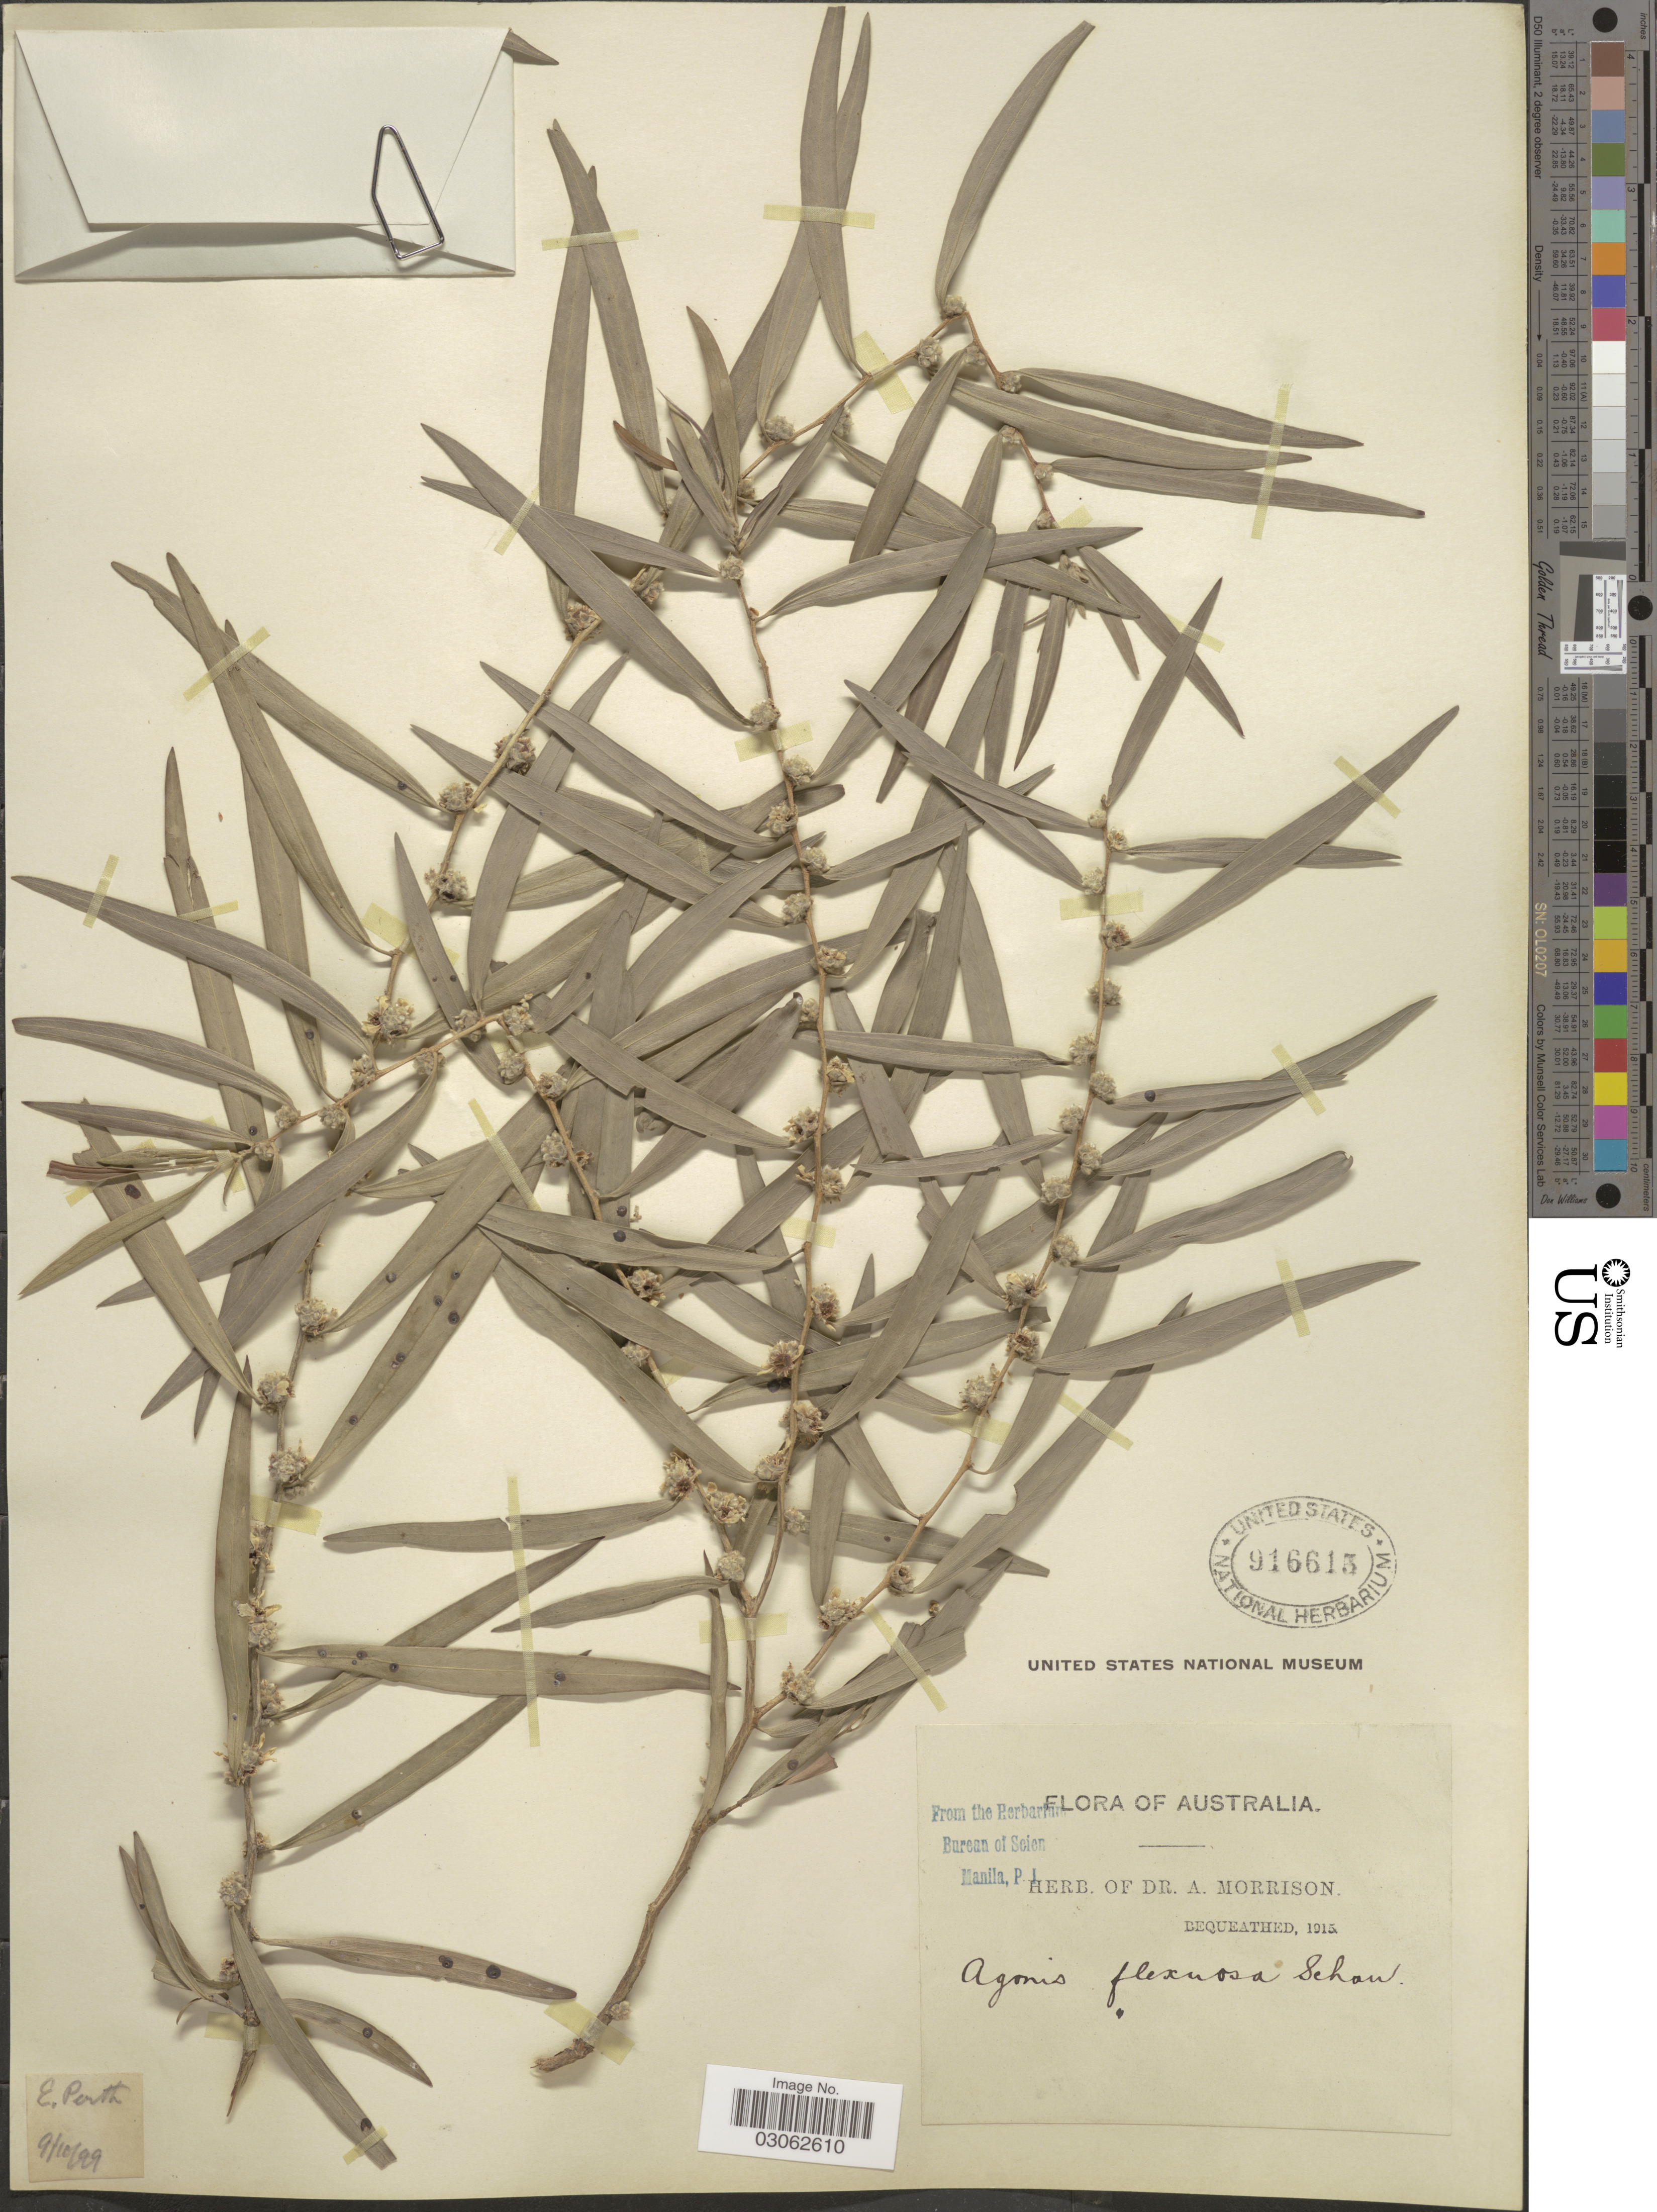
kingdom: Plantae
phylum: Tracheophyta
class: Magnoliopsida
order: Myrtales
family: Myrtaceae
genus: Agonis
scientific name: Agonis flexuosa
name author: (Willd.) Sweet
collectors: ex herb. Dr. A. Morrison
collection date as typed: Transcribed d/m/y: 9/10/99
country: Australia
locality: E. Perth.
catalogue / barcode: US 916615